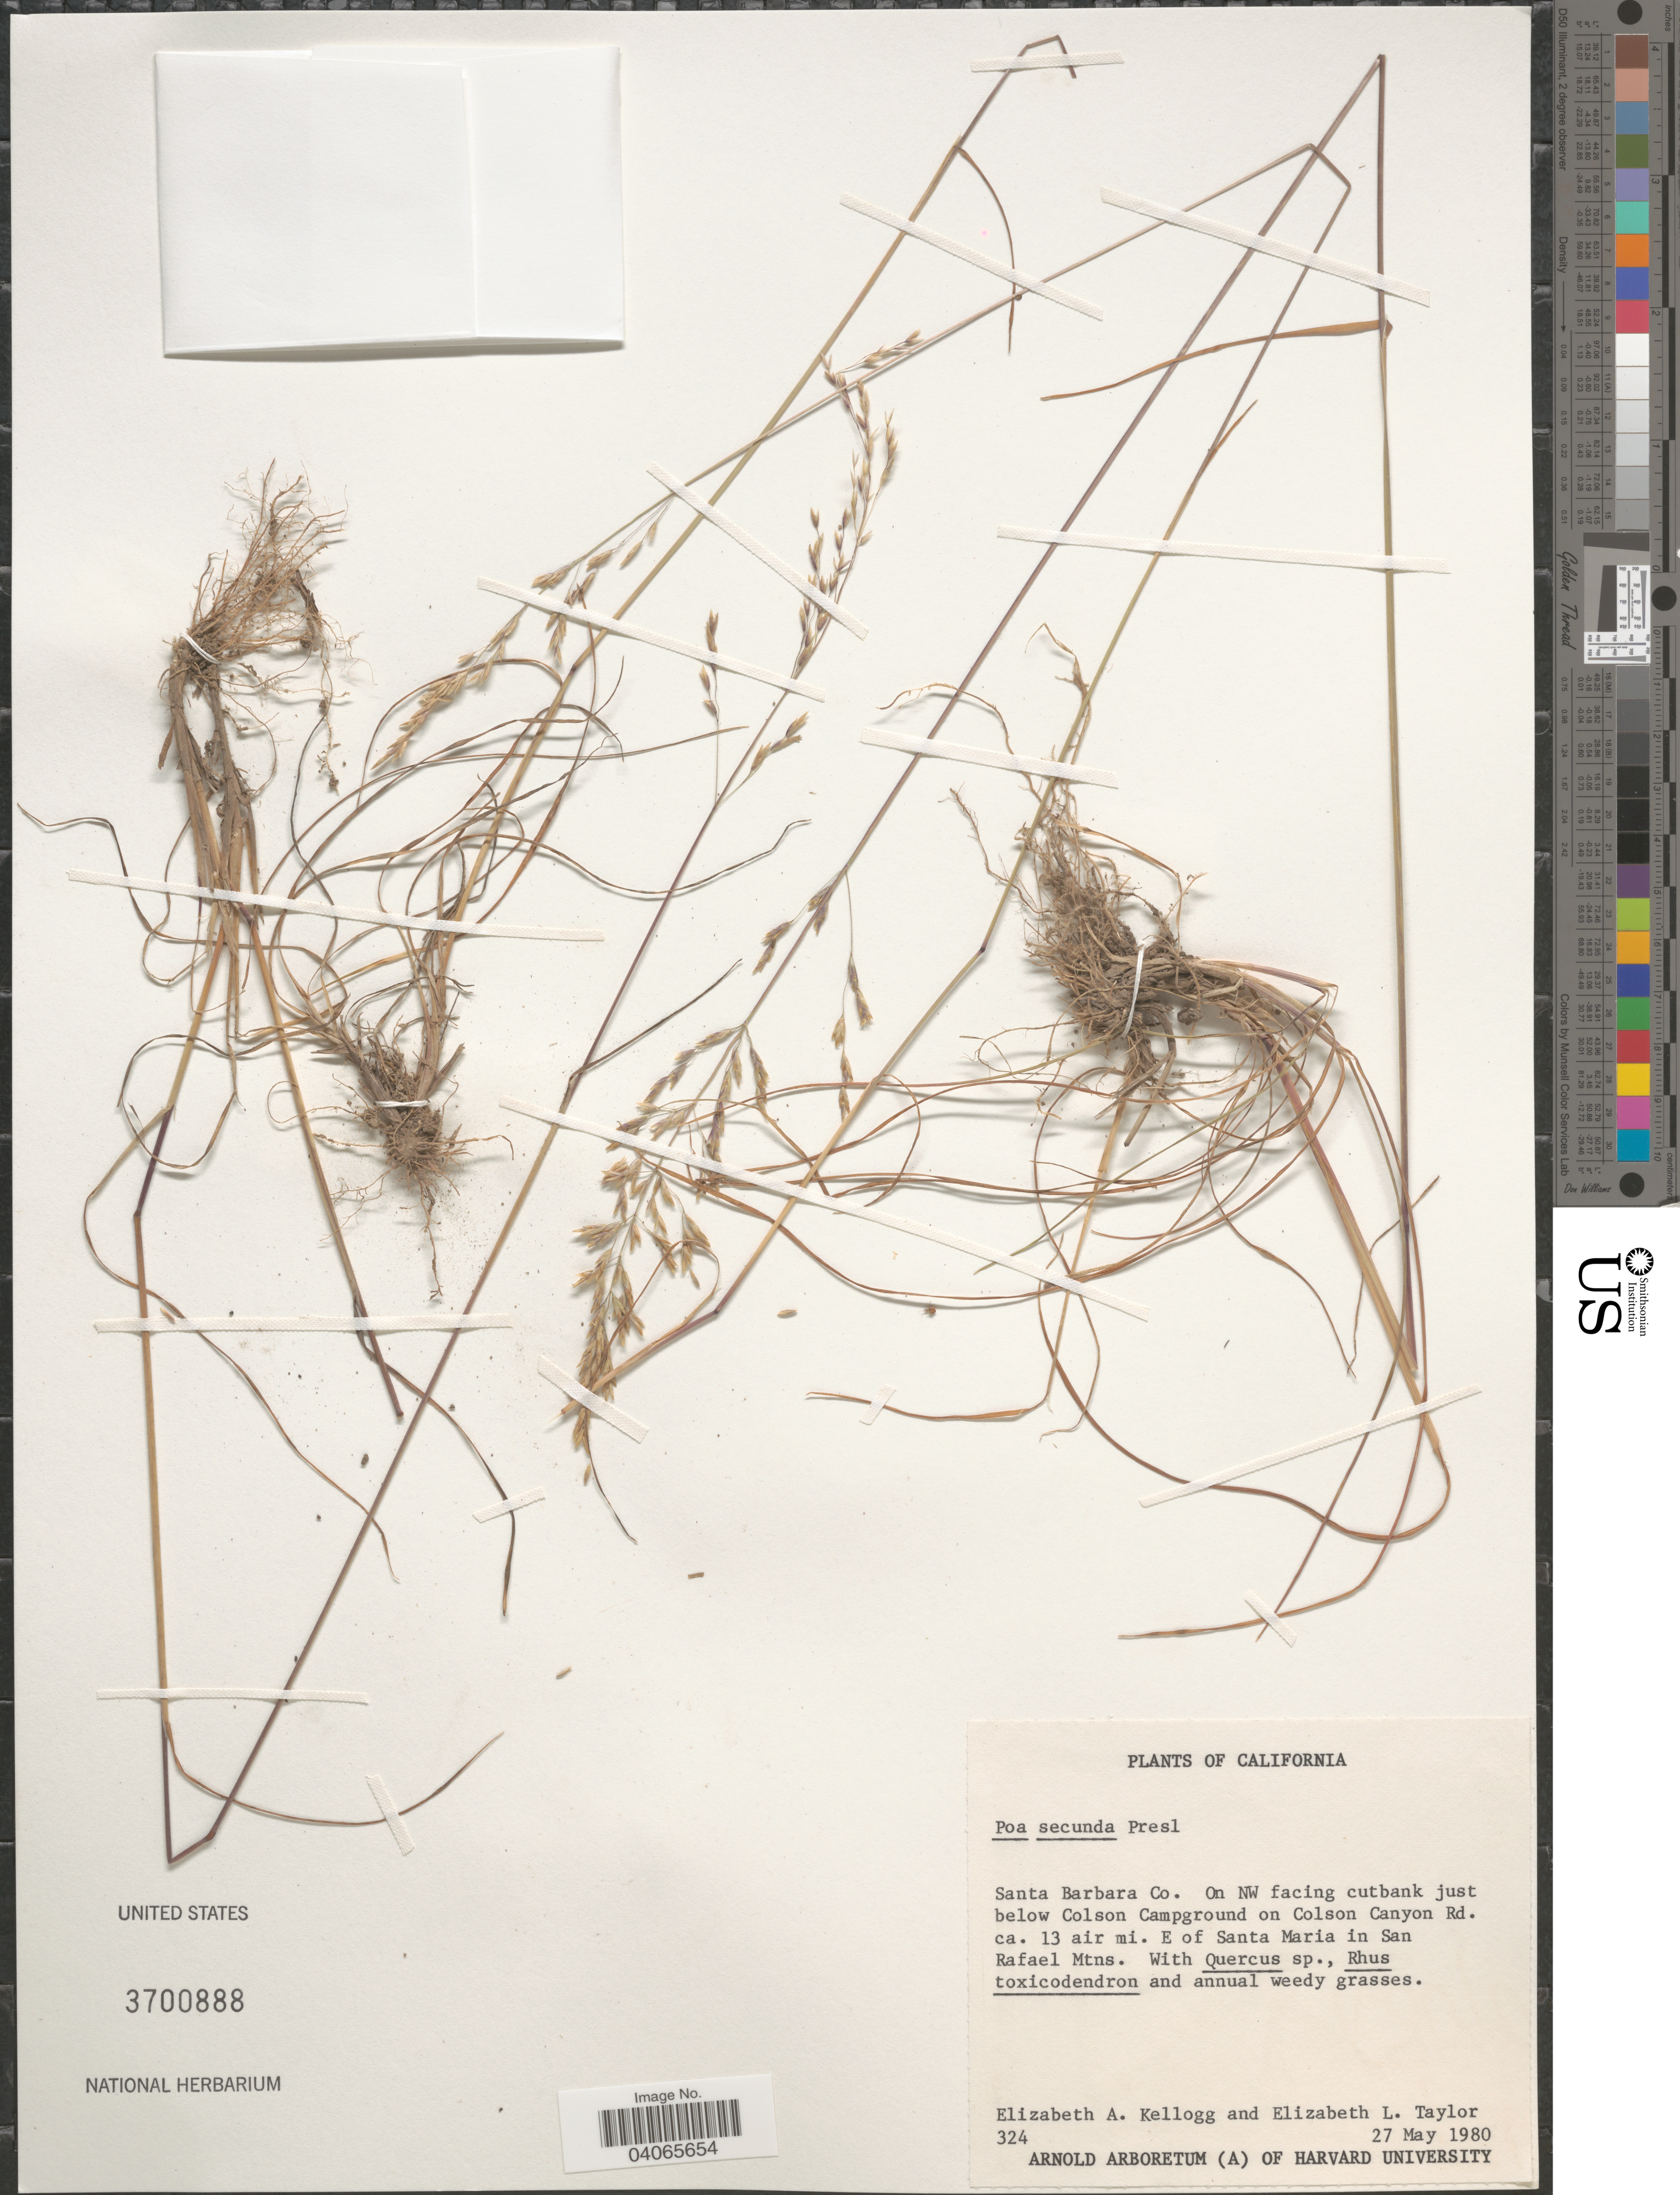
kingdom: Plantae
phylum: Tracheophyta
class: Liliopsida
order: Poales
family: Poaceae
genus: Poa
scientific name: Poa secunda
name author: J. Presl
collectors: E. A. Kellogg & E. L. Taylor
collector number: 324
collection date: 1980-05-27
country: United States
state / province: California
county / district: Santa Barbara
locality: Santa Barbara Co. On NW facing cutbank just below Colson Campground on Colson Canyon Rd. ca. 13 air mi. E of Santa Maria in San Rafael Mtns.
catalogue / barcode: US 3700888